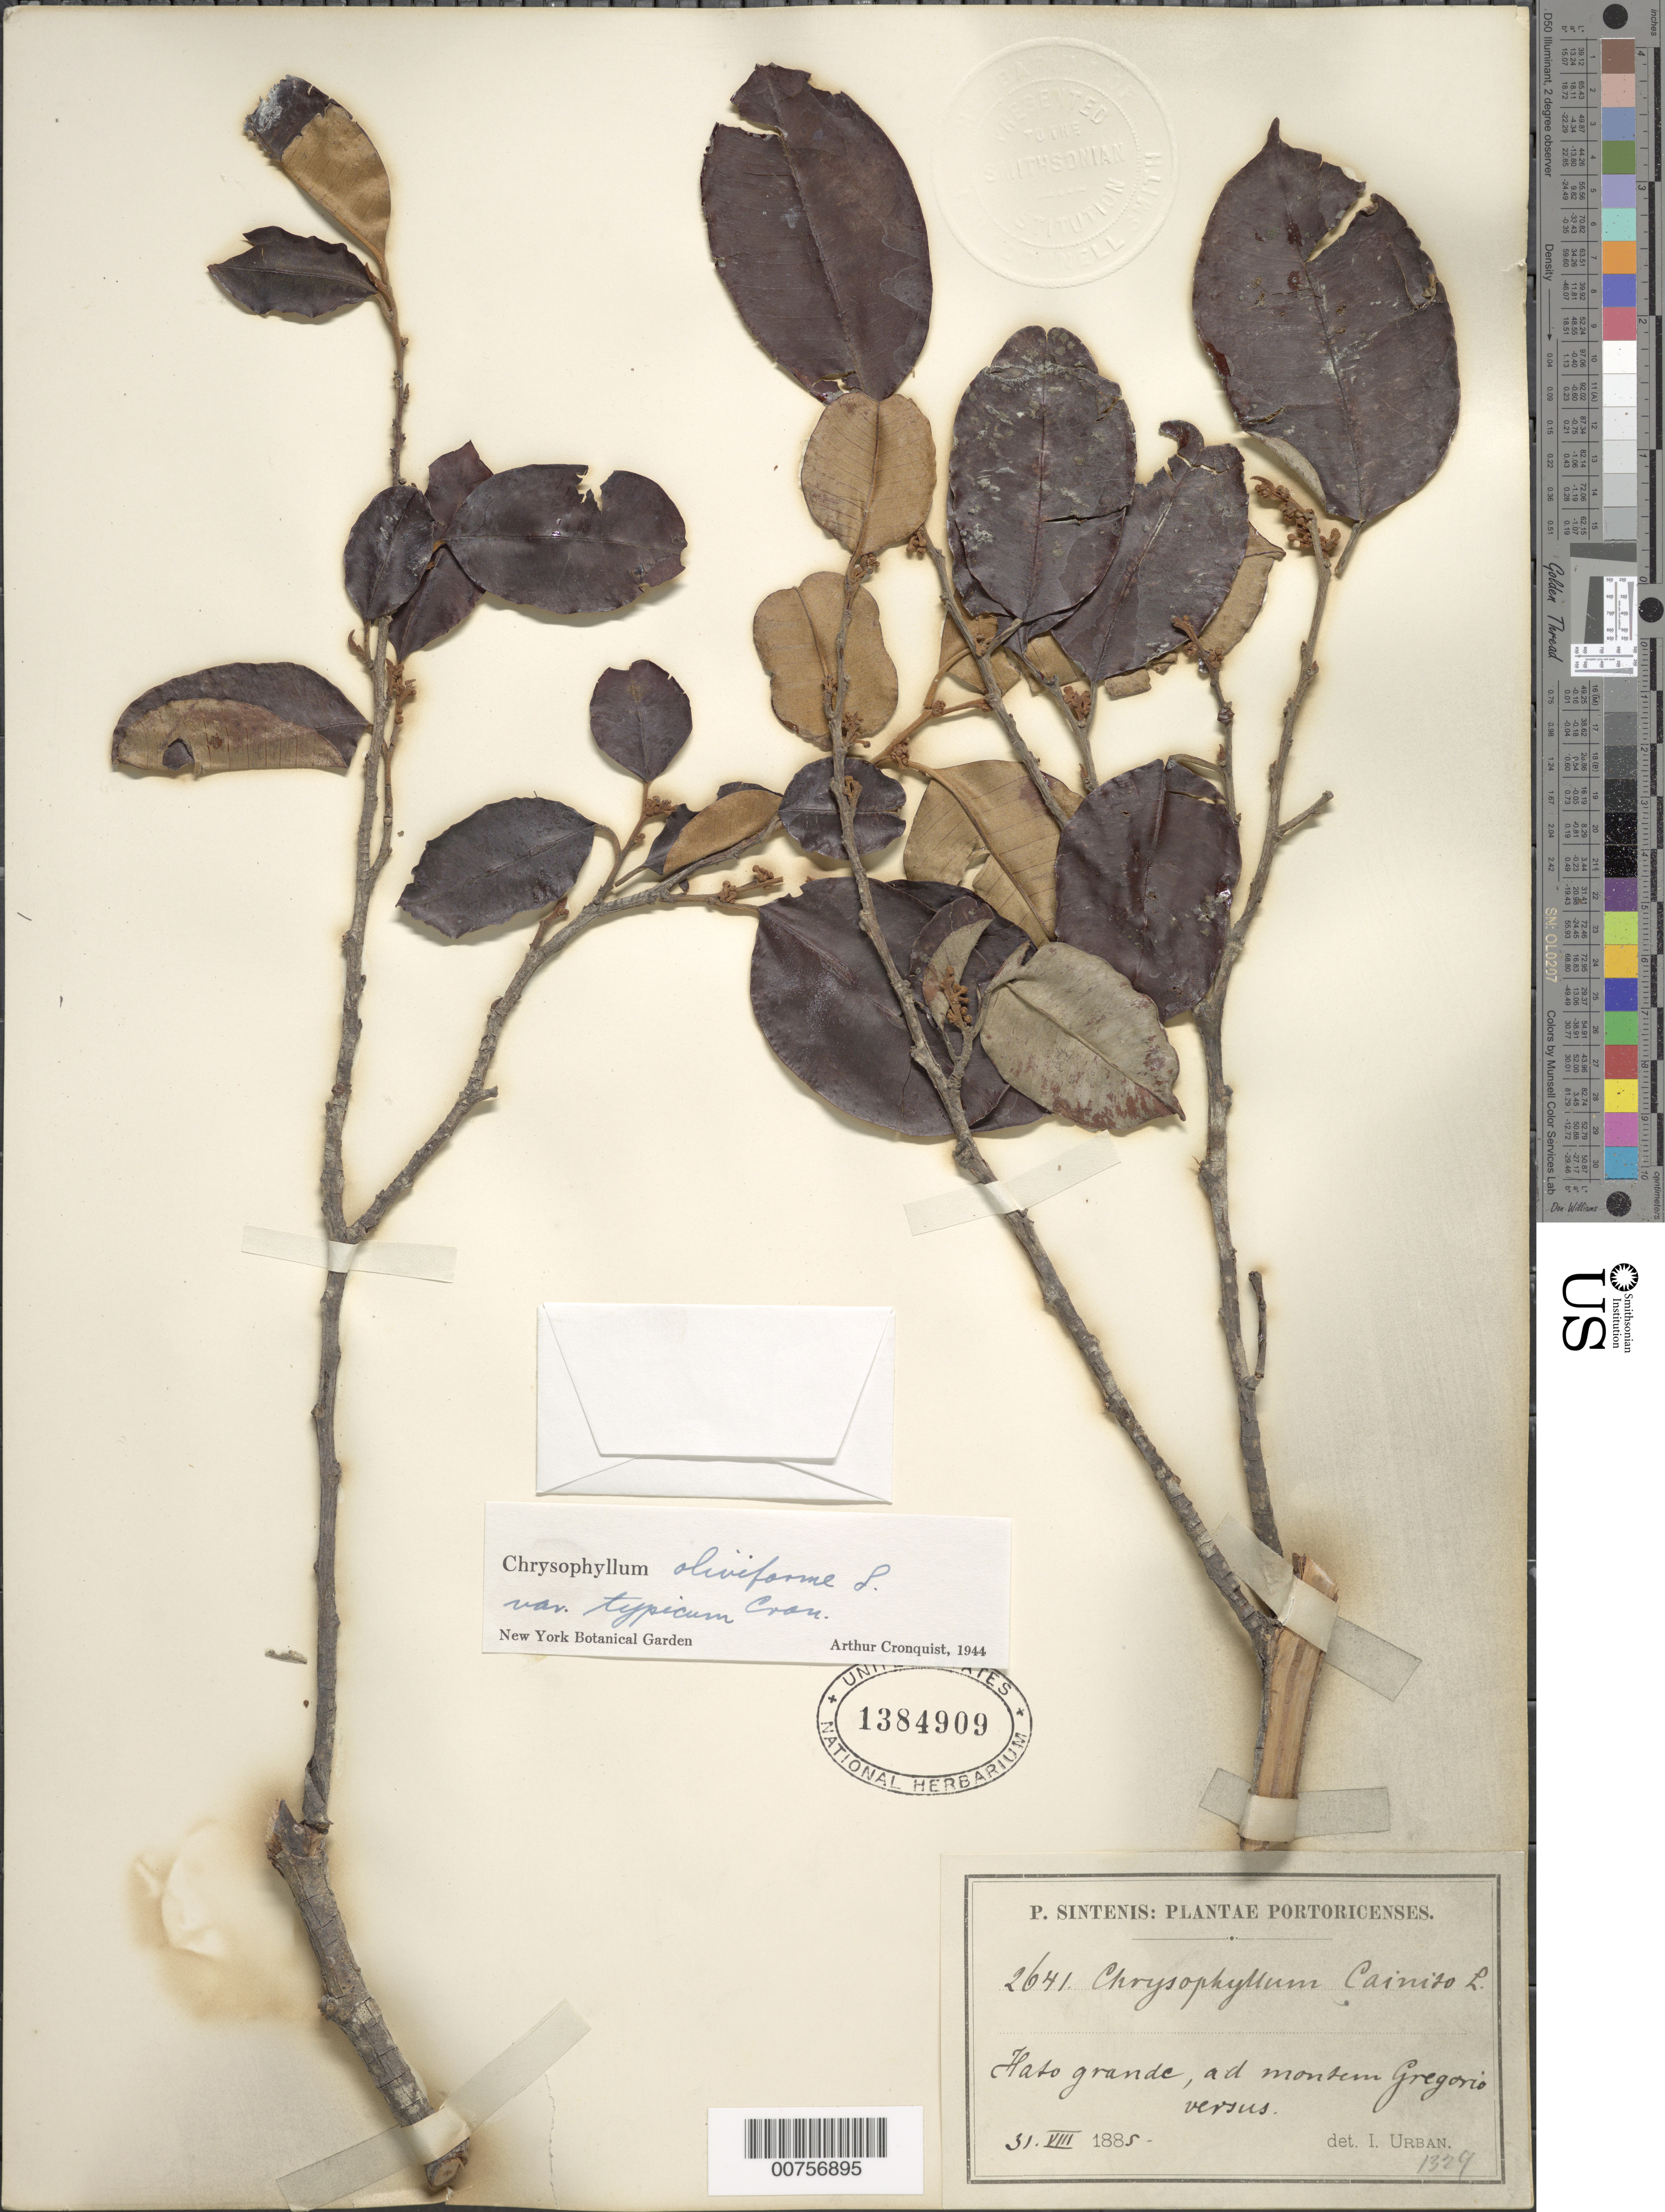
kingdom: Plantae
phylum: Tracheophyta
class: Magnoliopsida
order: Ericales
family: Sapotaceae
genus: Chrysophyllum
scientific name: Chrysophyllum oliviforme var. typicum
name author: Cronq.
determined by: Cronquist, A. J.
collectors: P. Sintenis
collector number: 2641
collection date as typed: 31 Aug 1885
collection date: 1885-08-31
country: Puerto Rico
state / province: Río Grande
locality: Hato Grande, in Monte Gregorio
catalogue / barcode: US 1384909